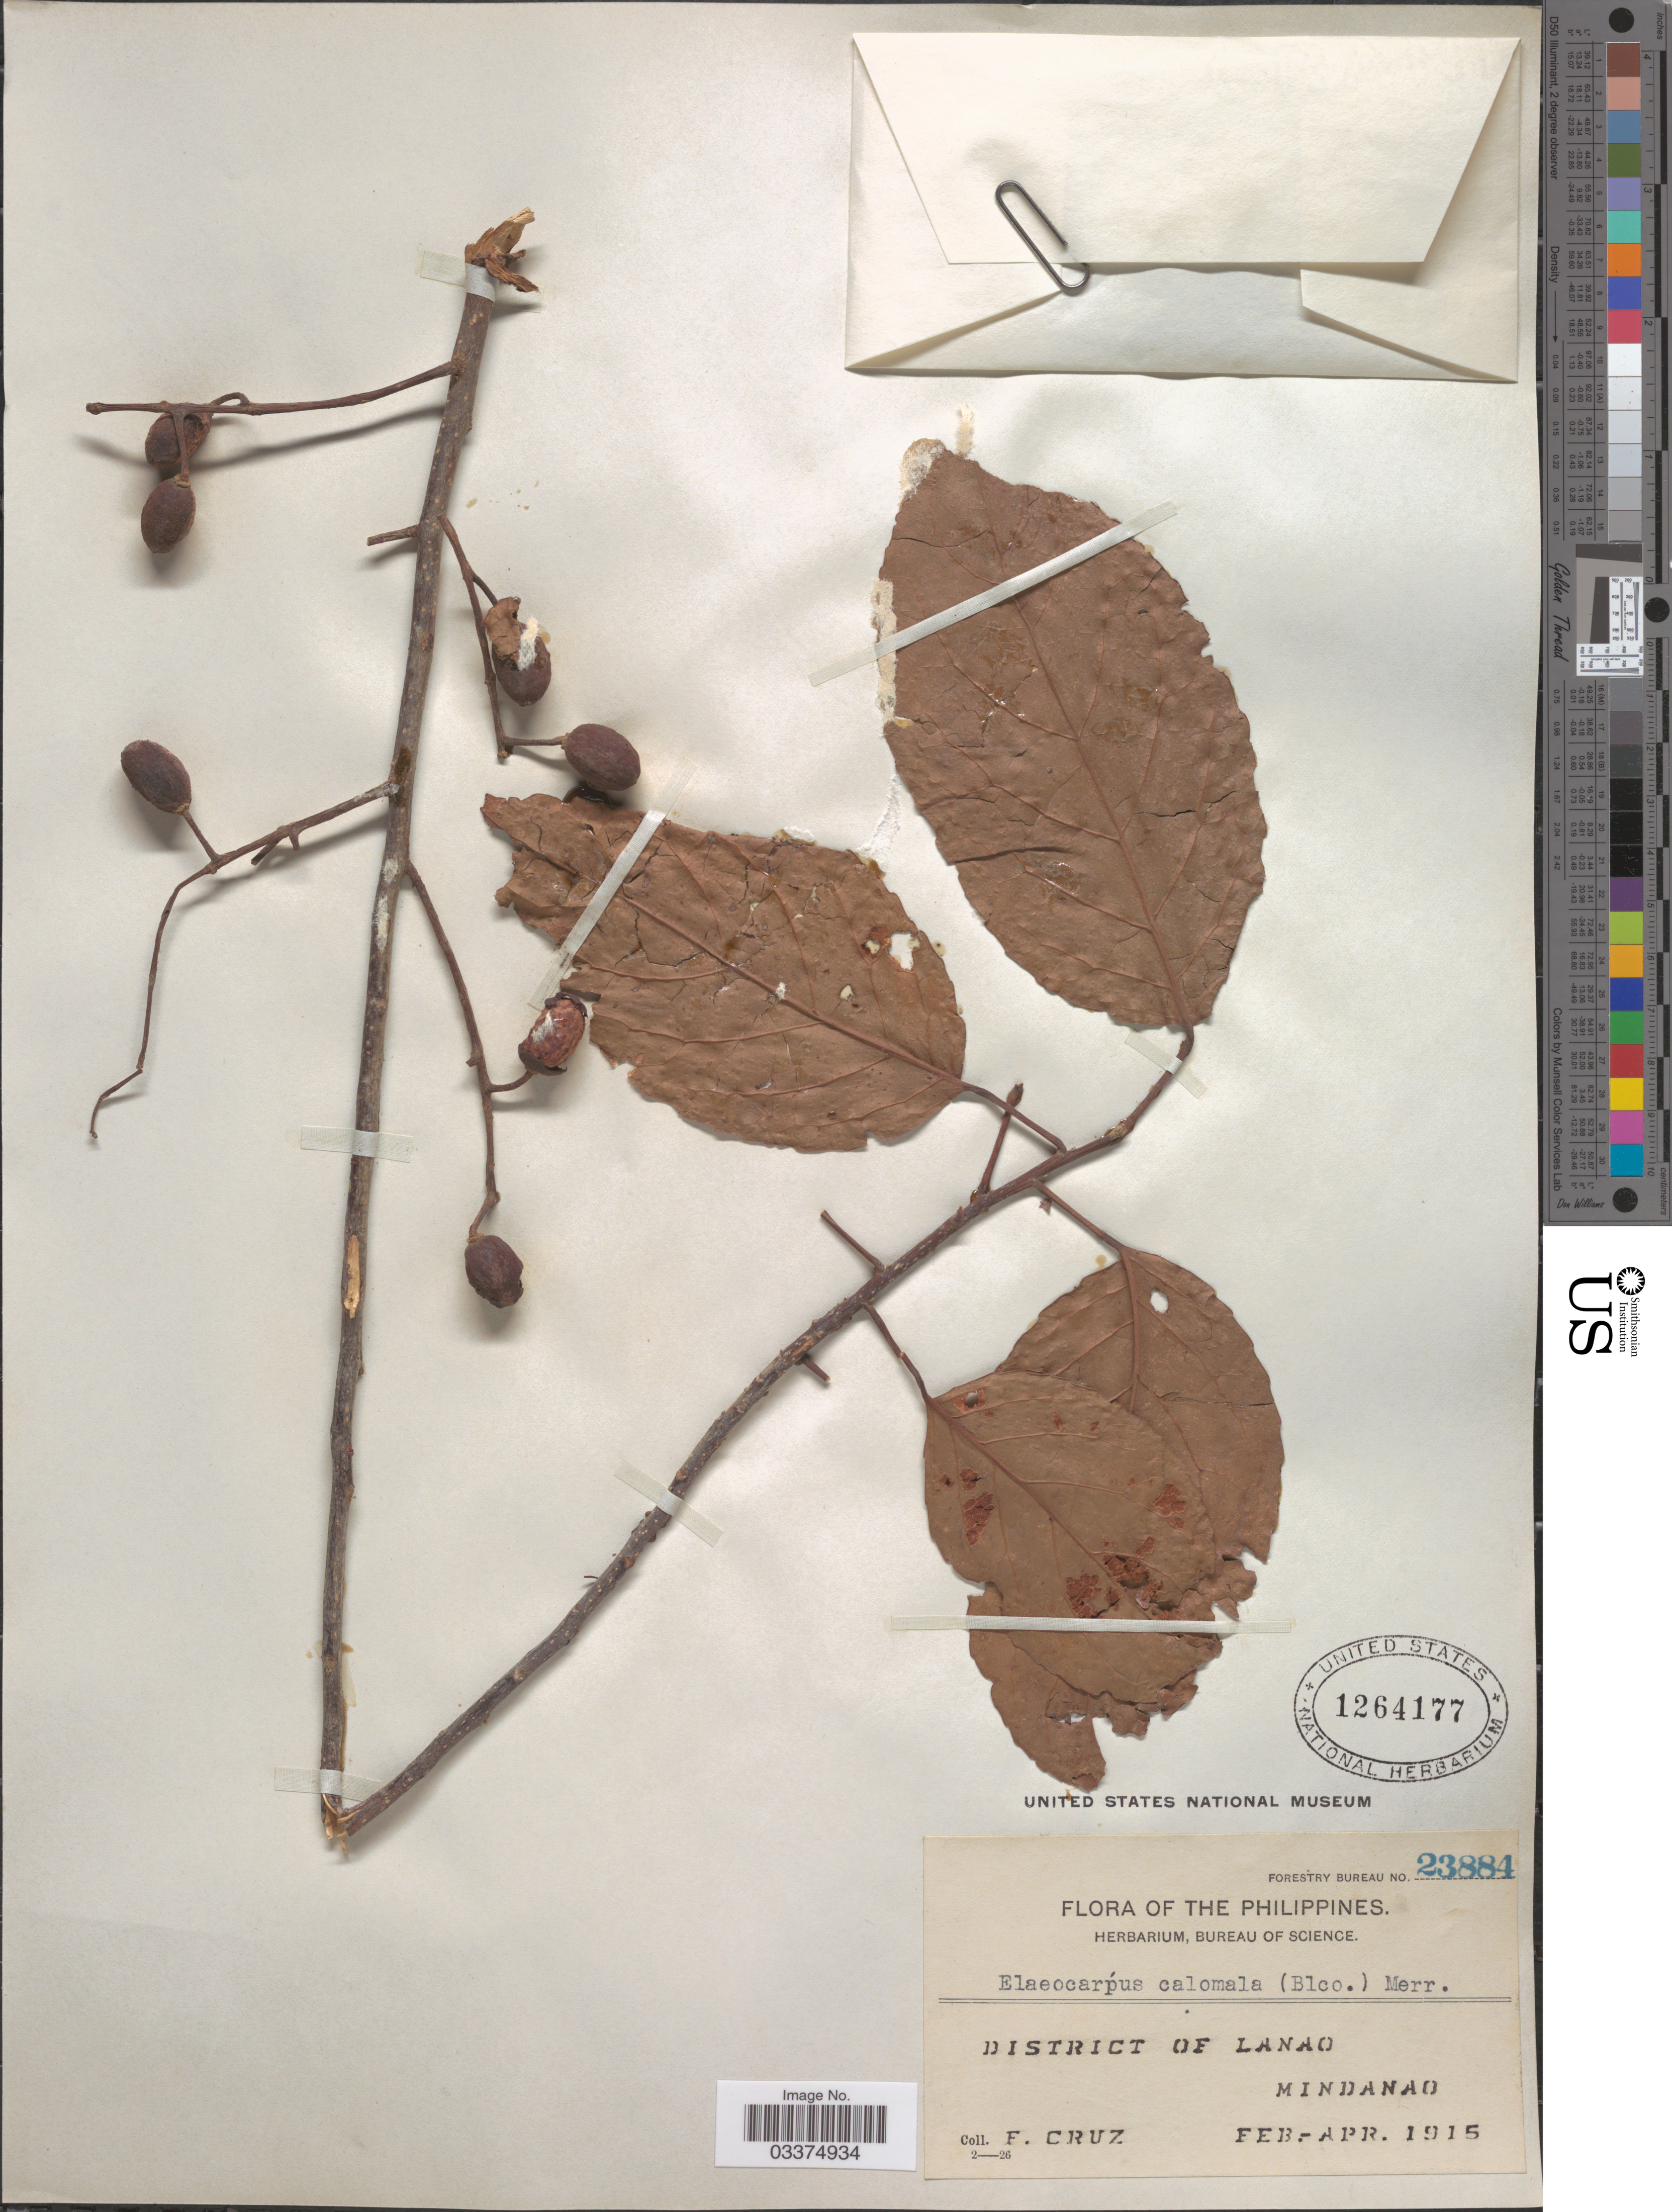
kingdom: Plantae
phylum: Tracheophyta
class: Magnoliopsida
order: Oxalidales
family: Elaeocarpaceae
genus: Elaeocarpus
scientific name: Elaeocarpus calomala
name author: (Blanco) Merr.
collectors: F. Cruz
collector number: Forestry Bureau 23884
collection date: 1915-02/1915-04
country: Philippines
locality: District of Lanao, Mindanao.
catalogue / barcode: US 1264177